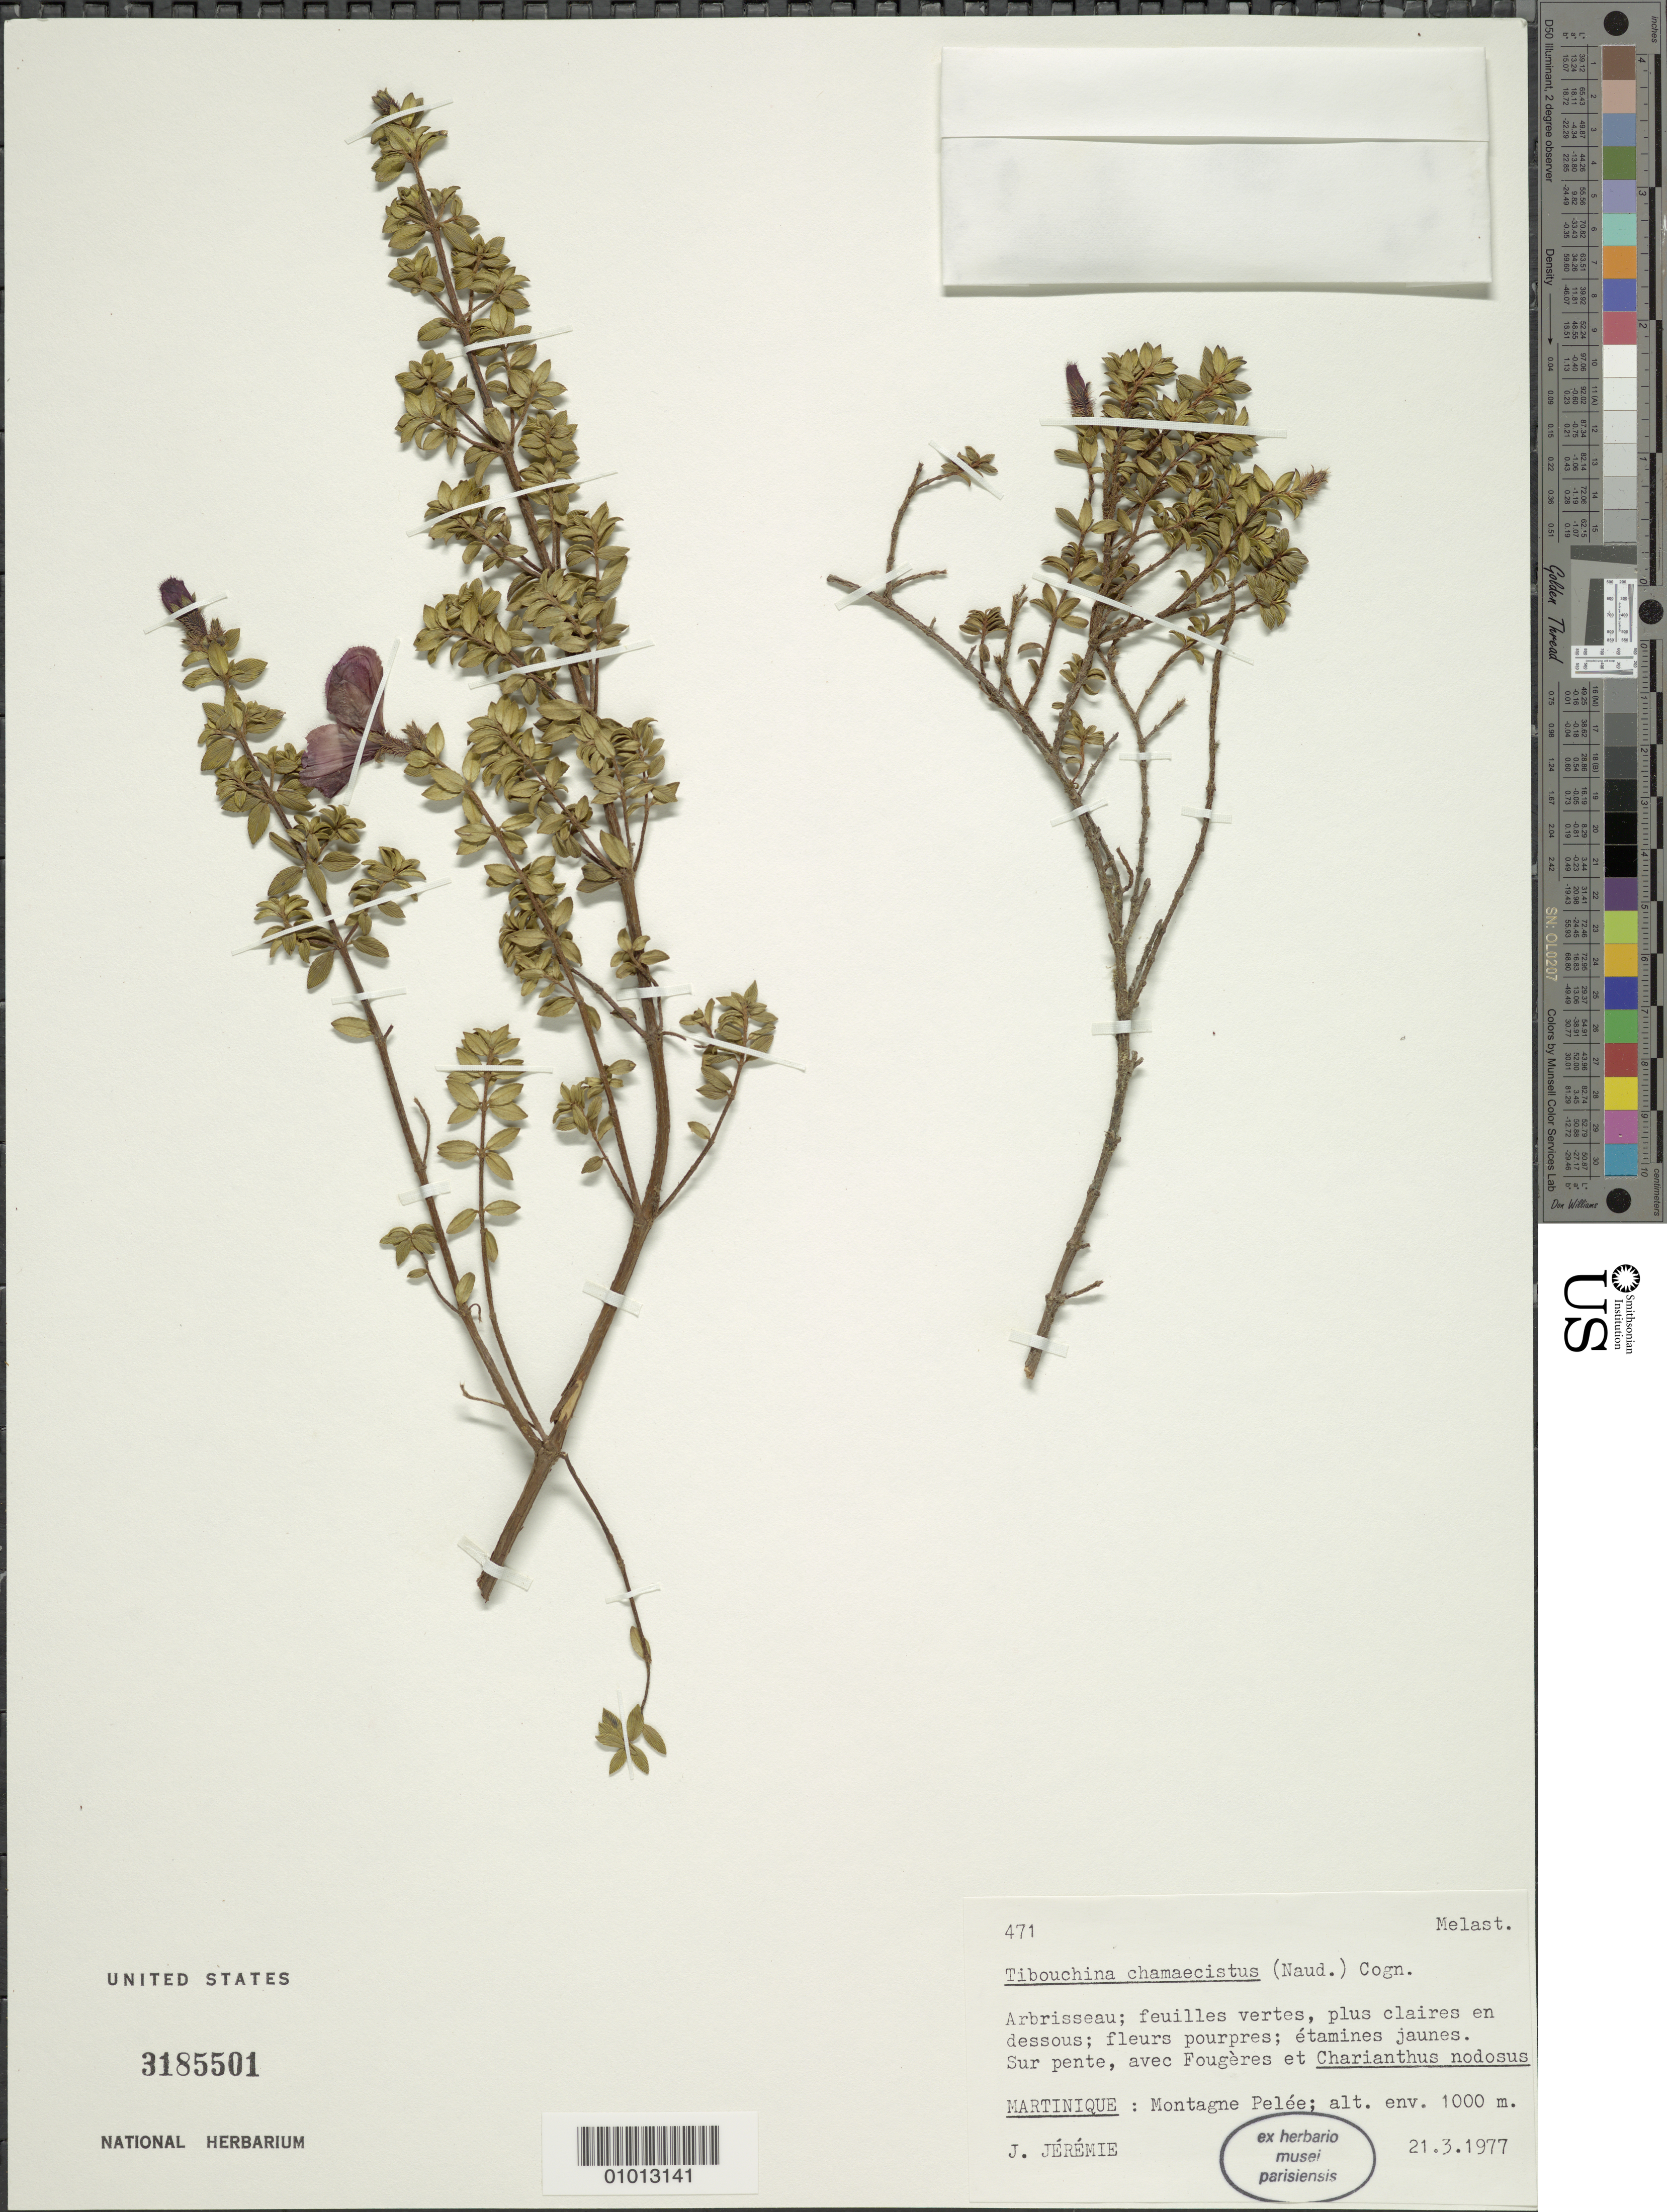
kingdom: Plantae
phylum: Tracheophyta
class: Magnoliopsida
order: Myrtales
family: Melastomataceae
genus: Chaetogastra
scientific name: Chaetogastra chamaecistus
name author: Griseb.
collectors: J. Jérémie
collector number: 471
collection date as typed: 21 Mar 1977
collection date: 1977-03-21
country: Martinique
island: Martinique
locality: Montagne Pelée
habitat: Sur pente avec Fougères et Charianthus nodosus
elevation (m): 1000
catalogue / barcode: US 3185501